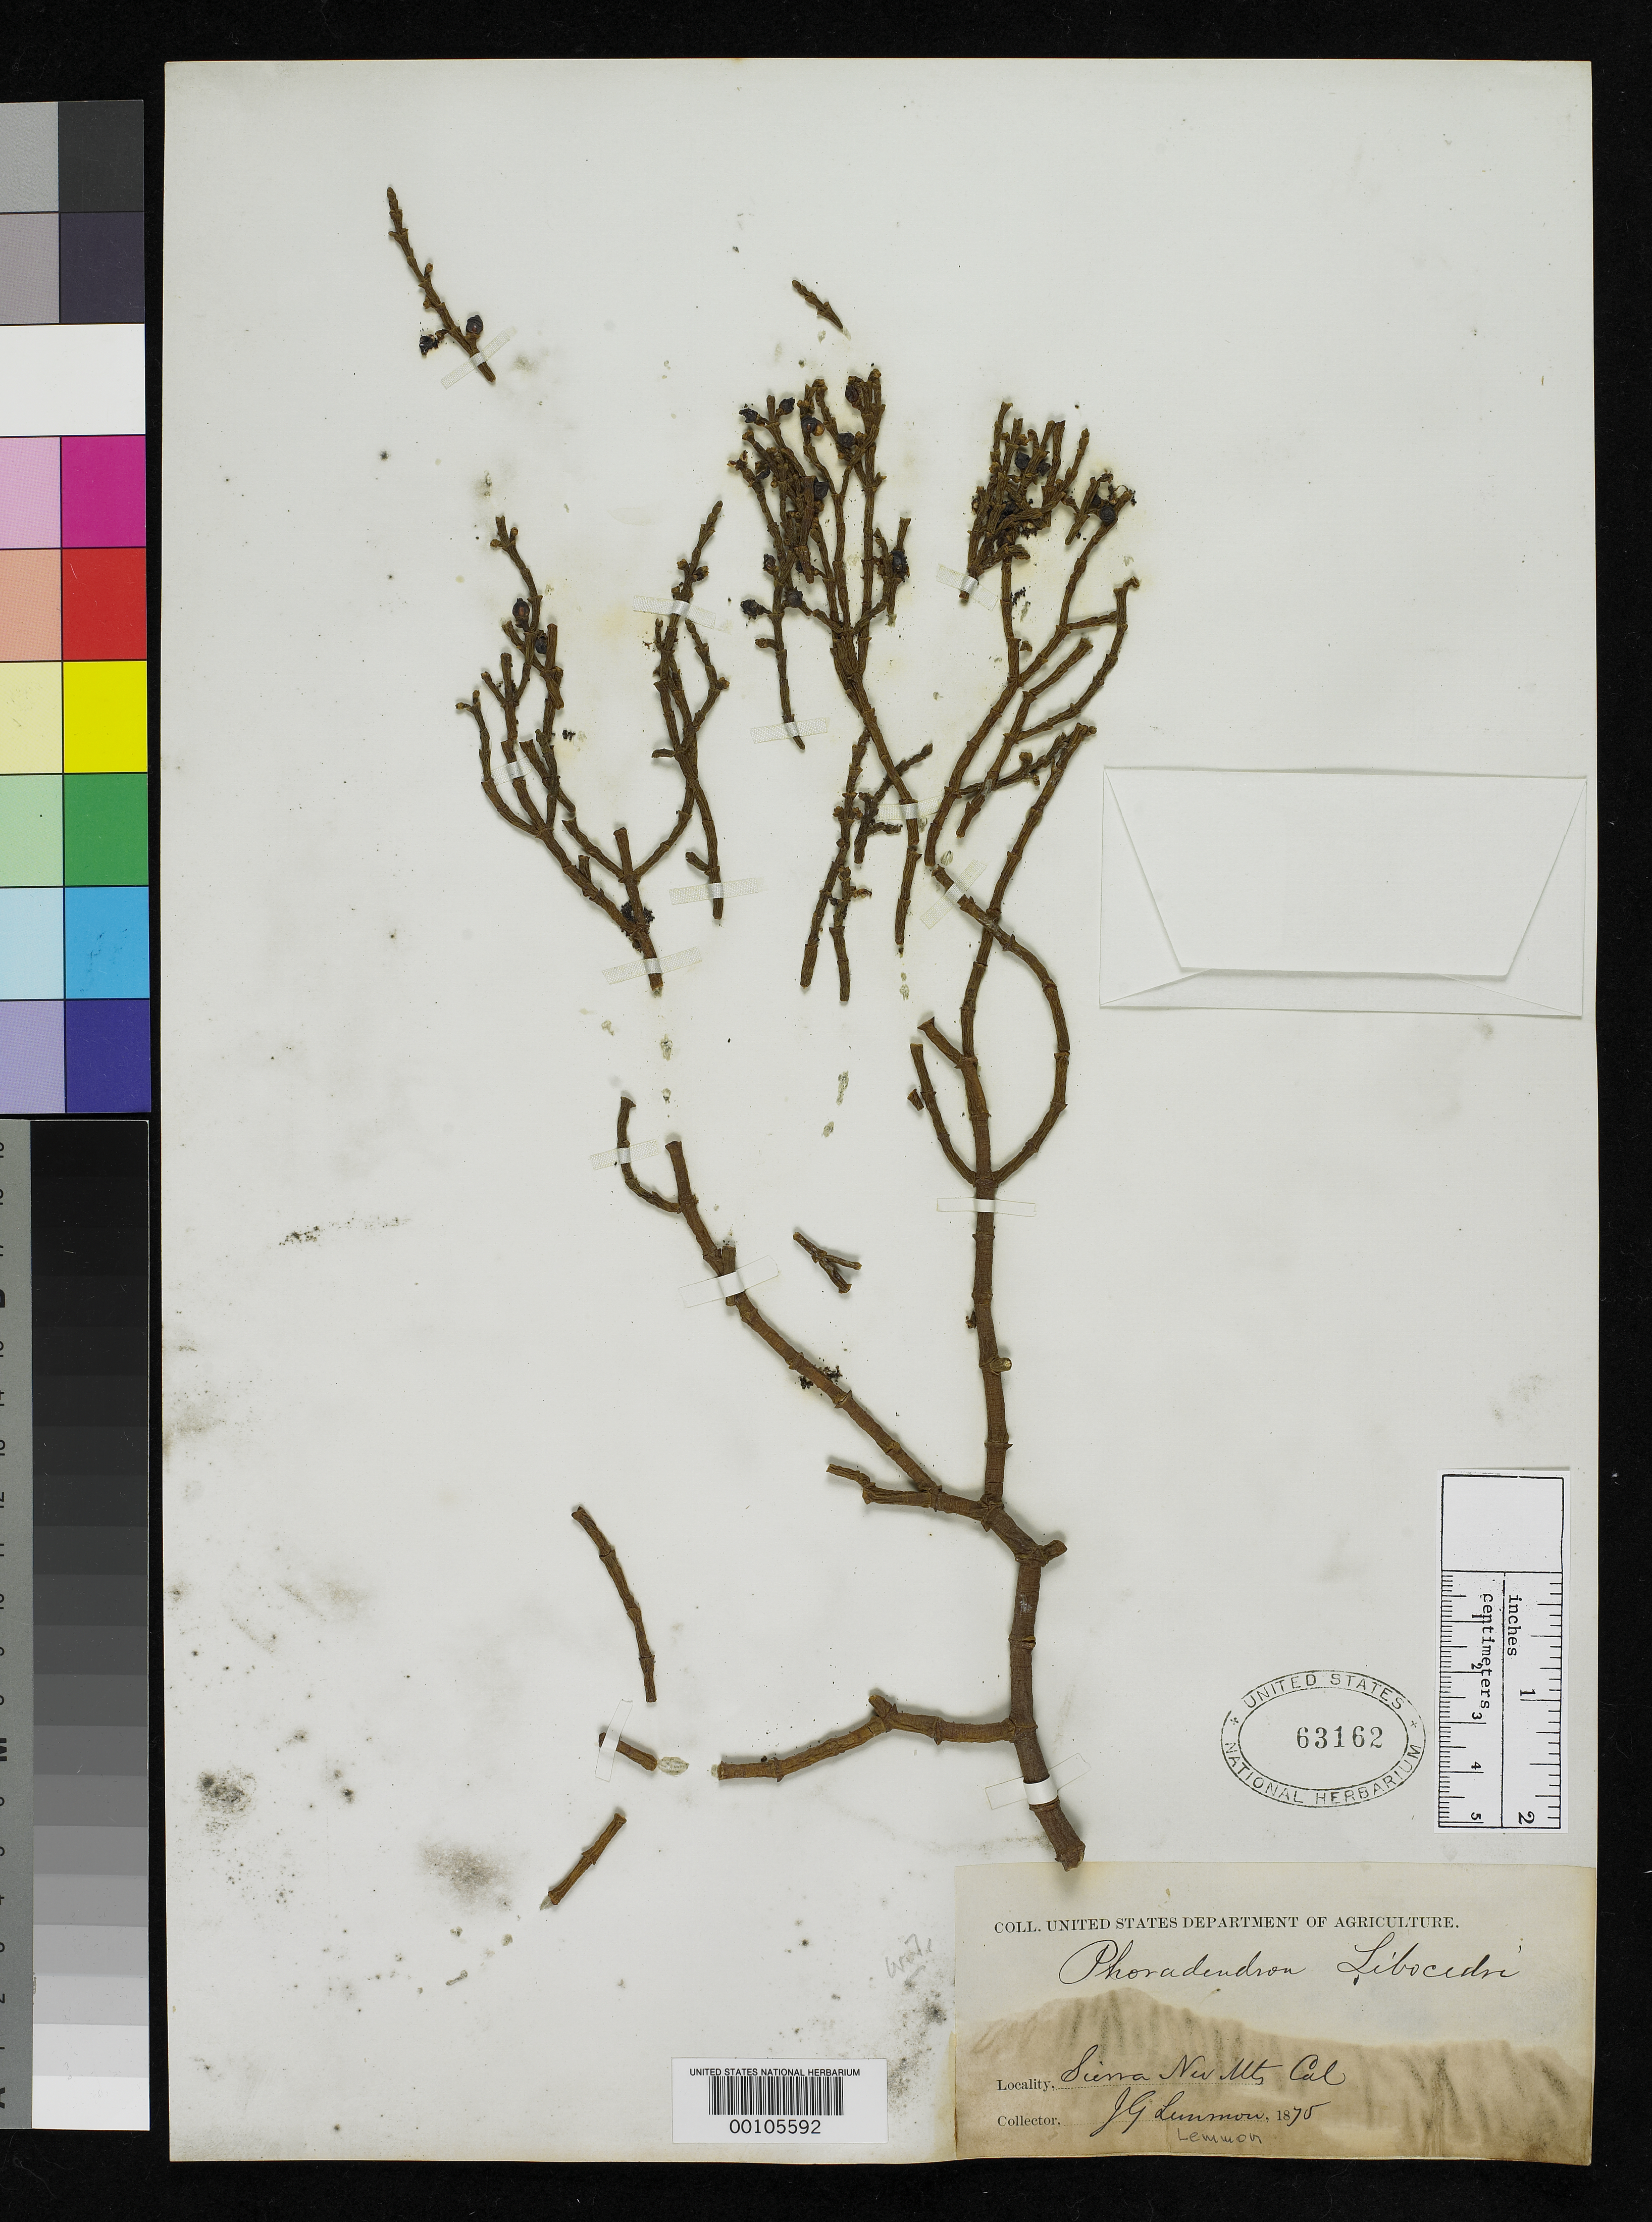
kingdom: Plantae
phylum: Tracheophyta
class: Magnoliopsida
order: Santalales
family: Viscaceae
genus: Phoradendron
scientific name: Phoradendron juniperinum var. libocedri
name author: Engelm. in S. Watson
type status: Lectotype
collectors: J. G. Lemmon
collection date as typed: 1875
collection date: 1875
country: United States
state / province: California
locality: Sierra Nevada Mts.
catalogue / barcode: US 63162